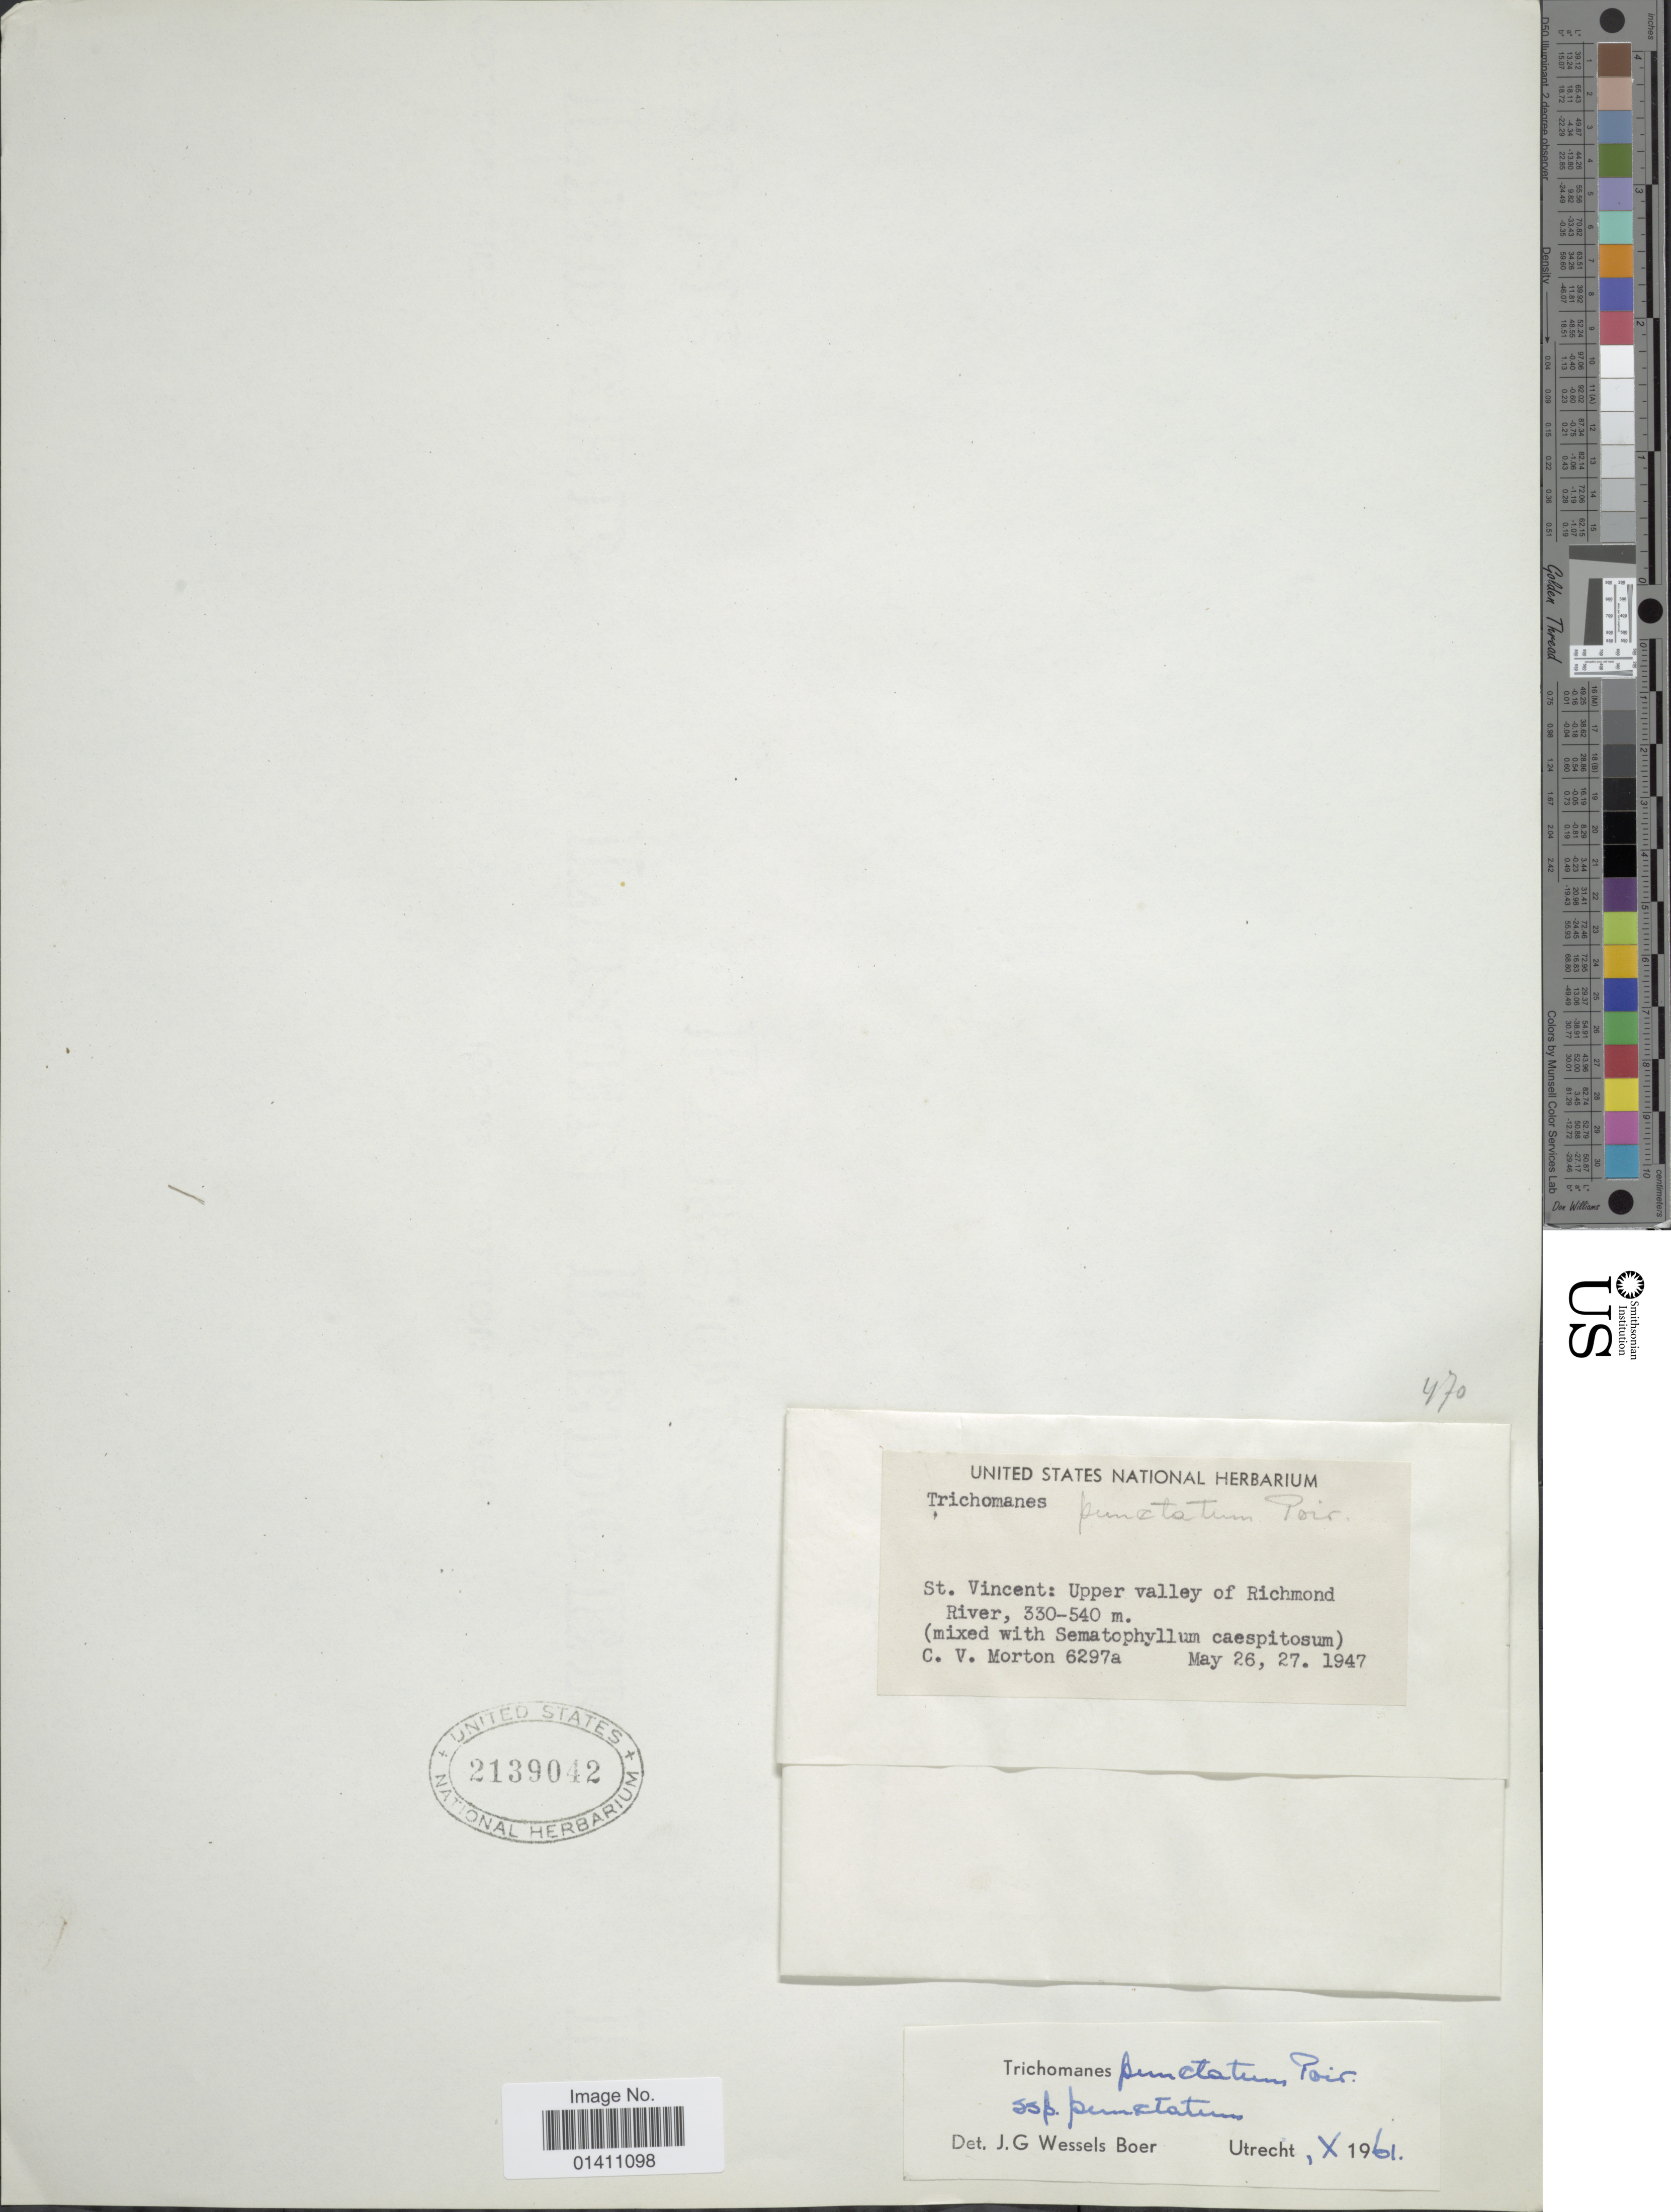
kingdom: Plantae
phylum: Tracheophyta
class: Polypodiopsida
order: Hymenophyllales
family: Hymenophyllaceae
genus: Didymoglossum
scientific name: Didymoglossum punctatum subsp. punctatum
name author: (Poir.) Desv.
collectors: C. V. Morton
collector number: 6297a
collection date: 1947-05-26/1947-05-27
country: St. Vincent - Grenadines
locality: St. Vincent: Upper valley of Richmond River.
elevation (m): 330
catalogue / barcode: US 2139042